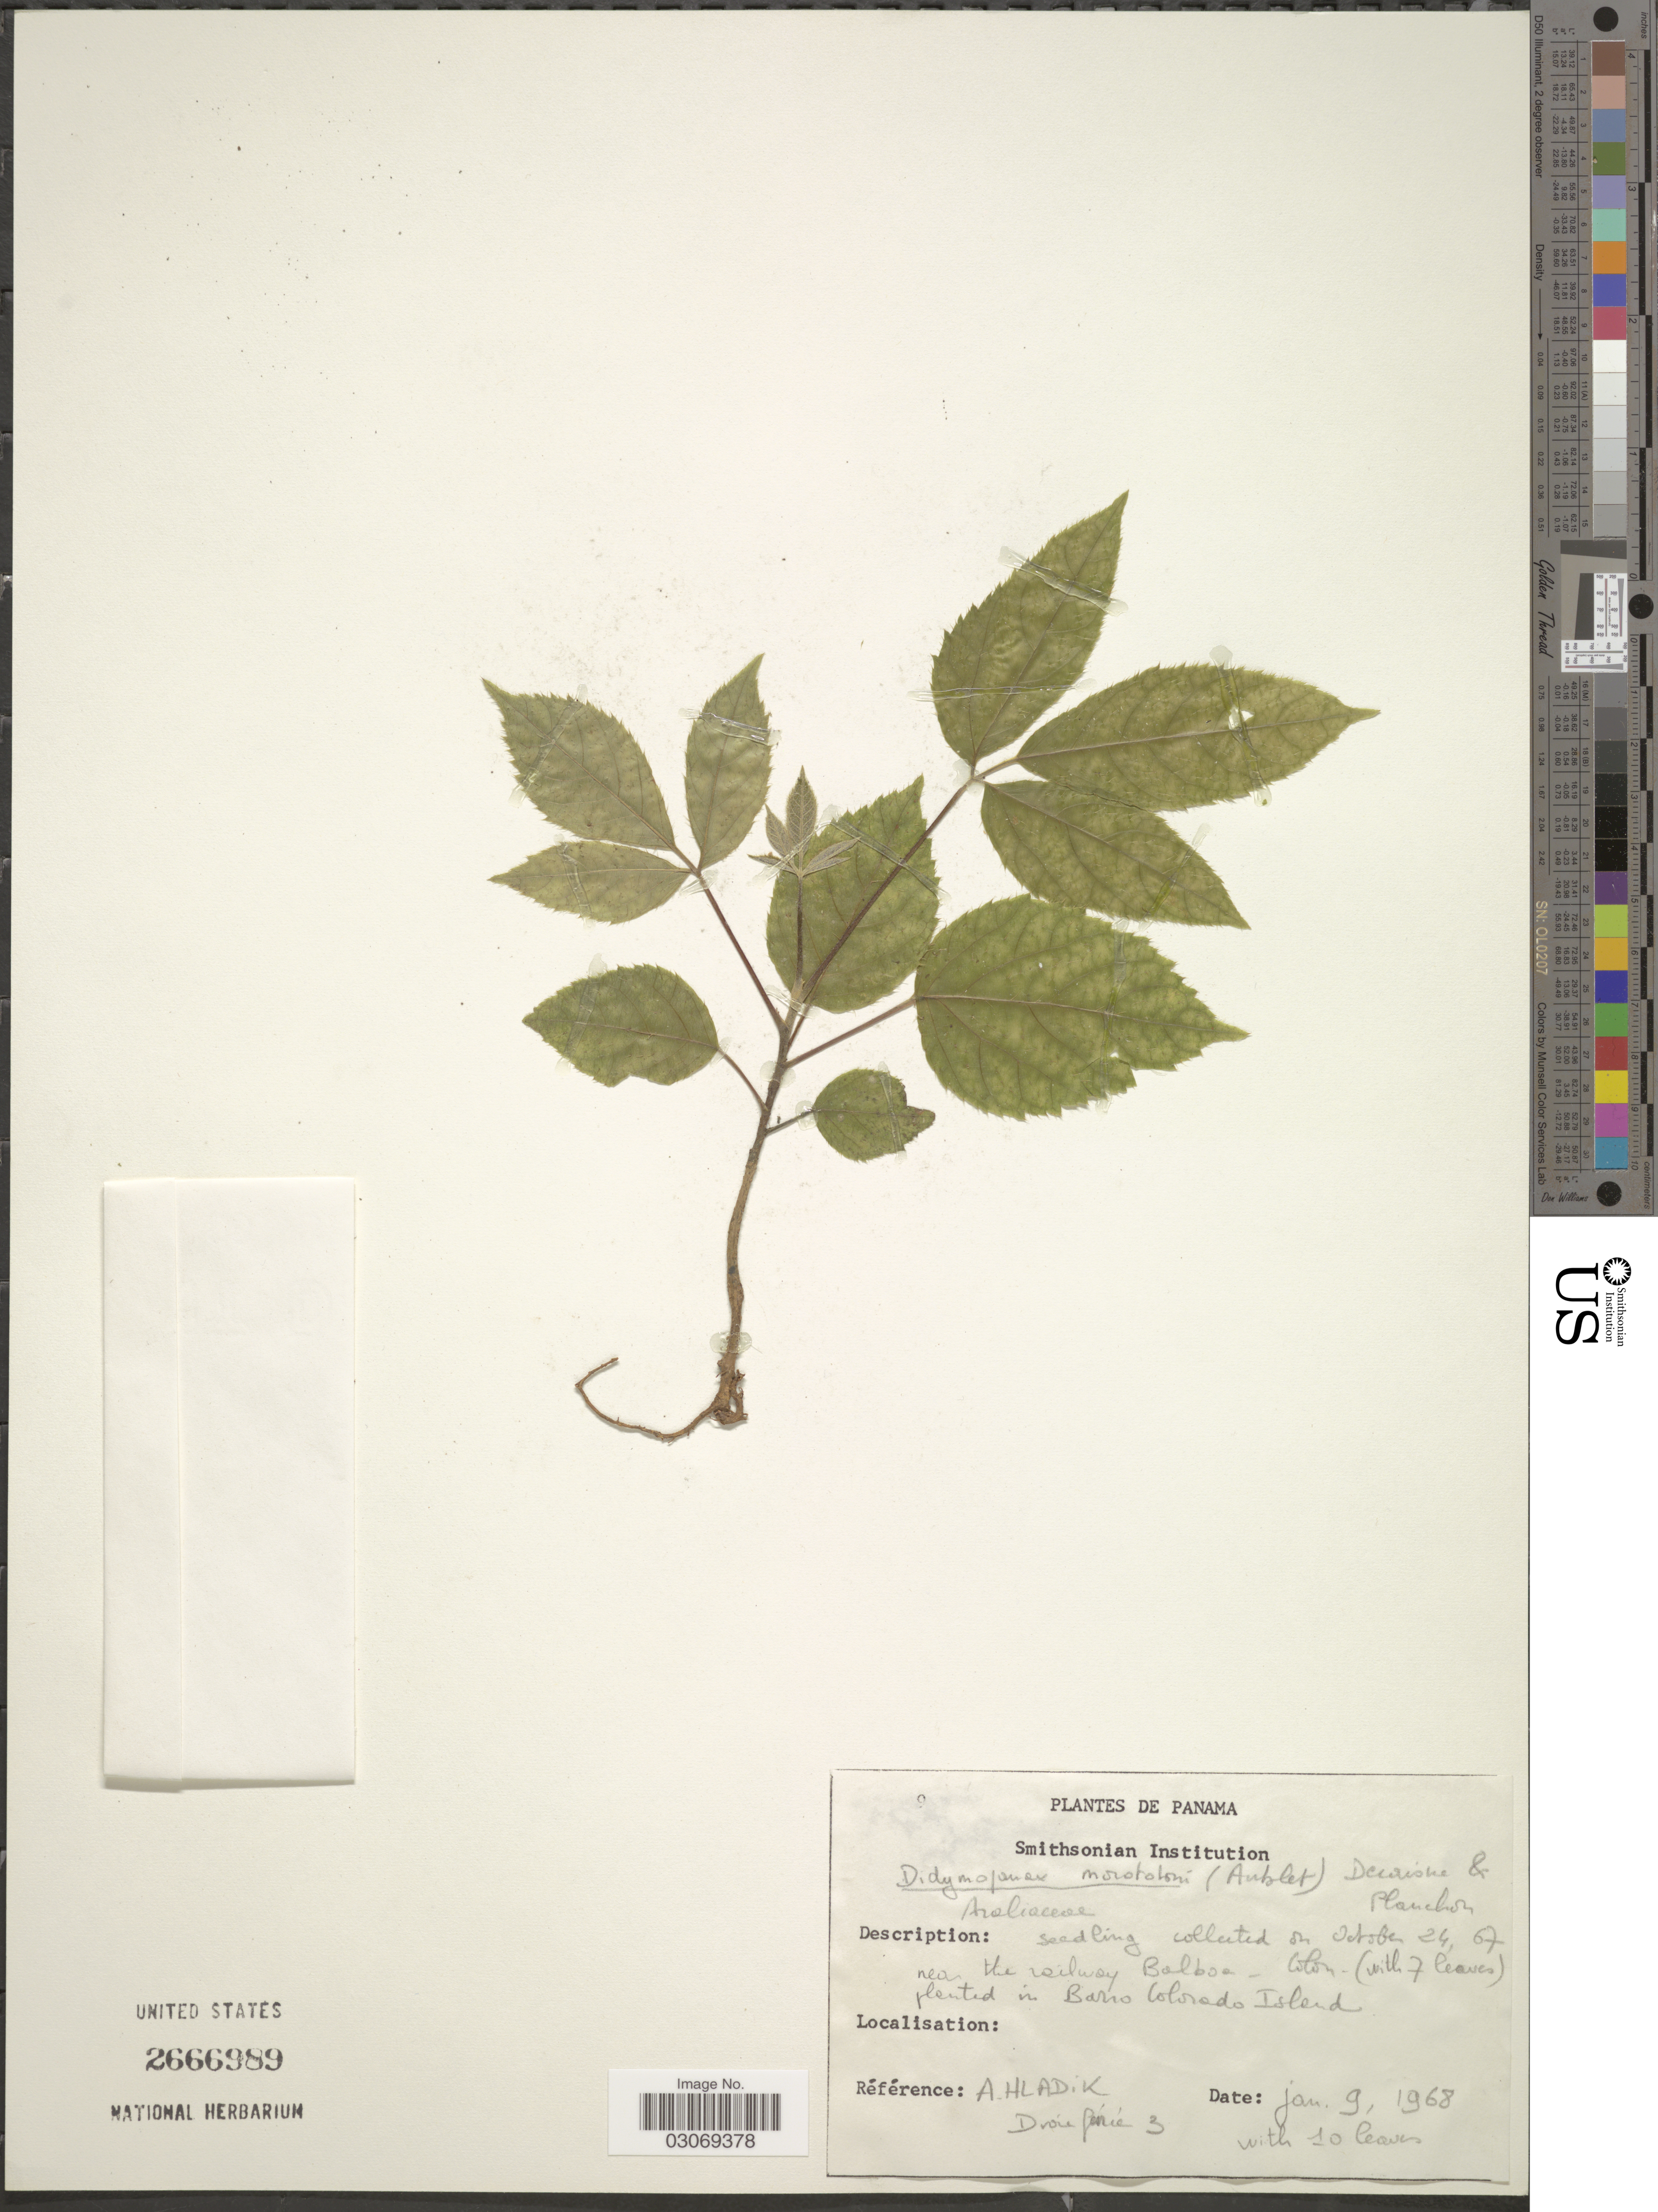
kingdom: Plantae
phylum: Tracheophyta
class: Magnoliopsida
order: Apiales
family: Araliaceae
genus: Schefflera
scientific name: Schefflera morototoni (Aubl.) Maguire, Steyerm. & Frodin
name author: (Aubl.) Maguire et al.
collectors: A. Hladik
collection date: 1968-01-09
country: Panama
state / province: Panamá Oeste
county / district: Canal Zone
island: Barro Colorado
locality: In Barro Colorado Island. [unsure placement]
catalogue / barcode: US 2666989